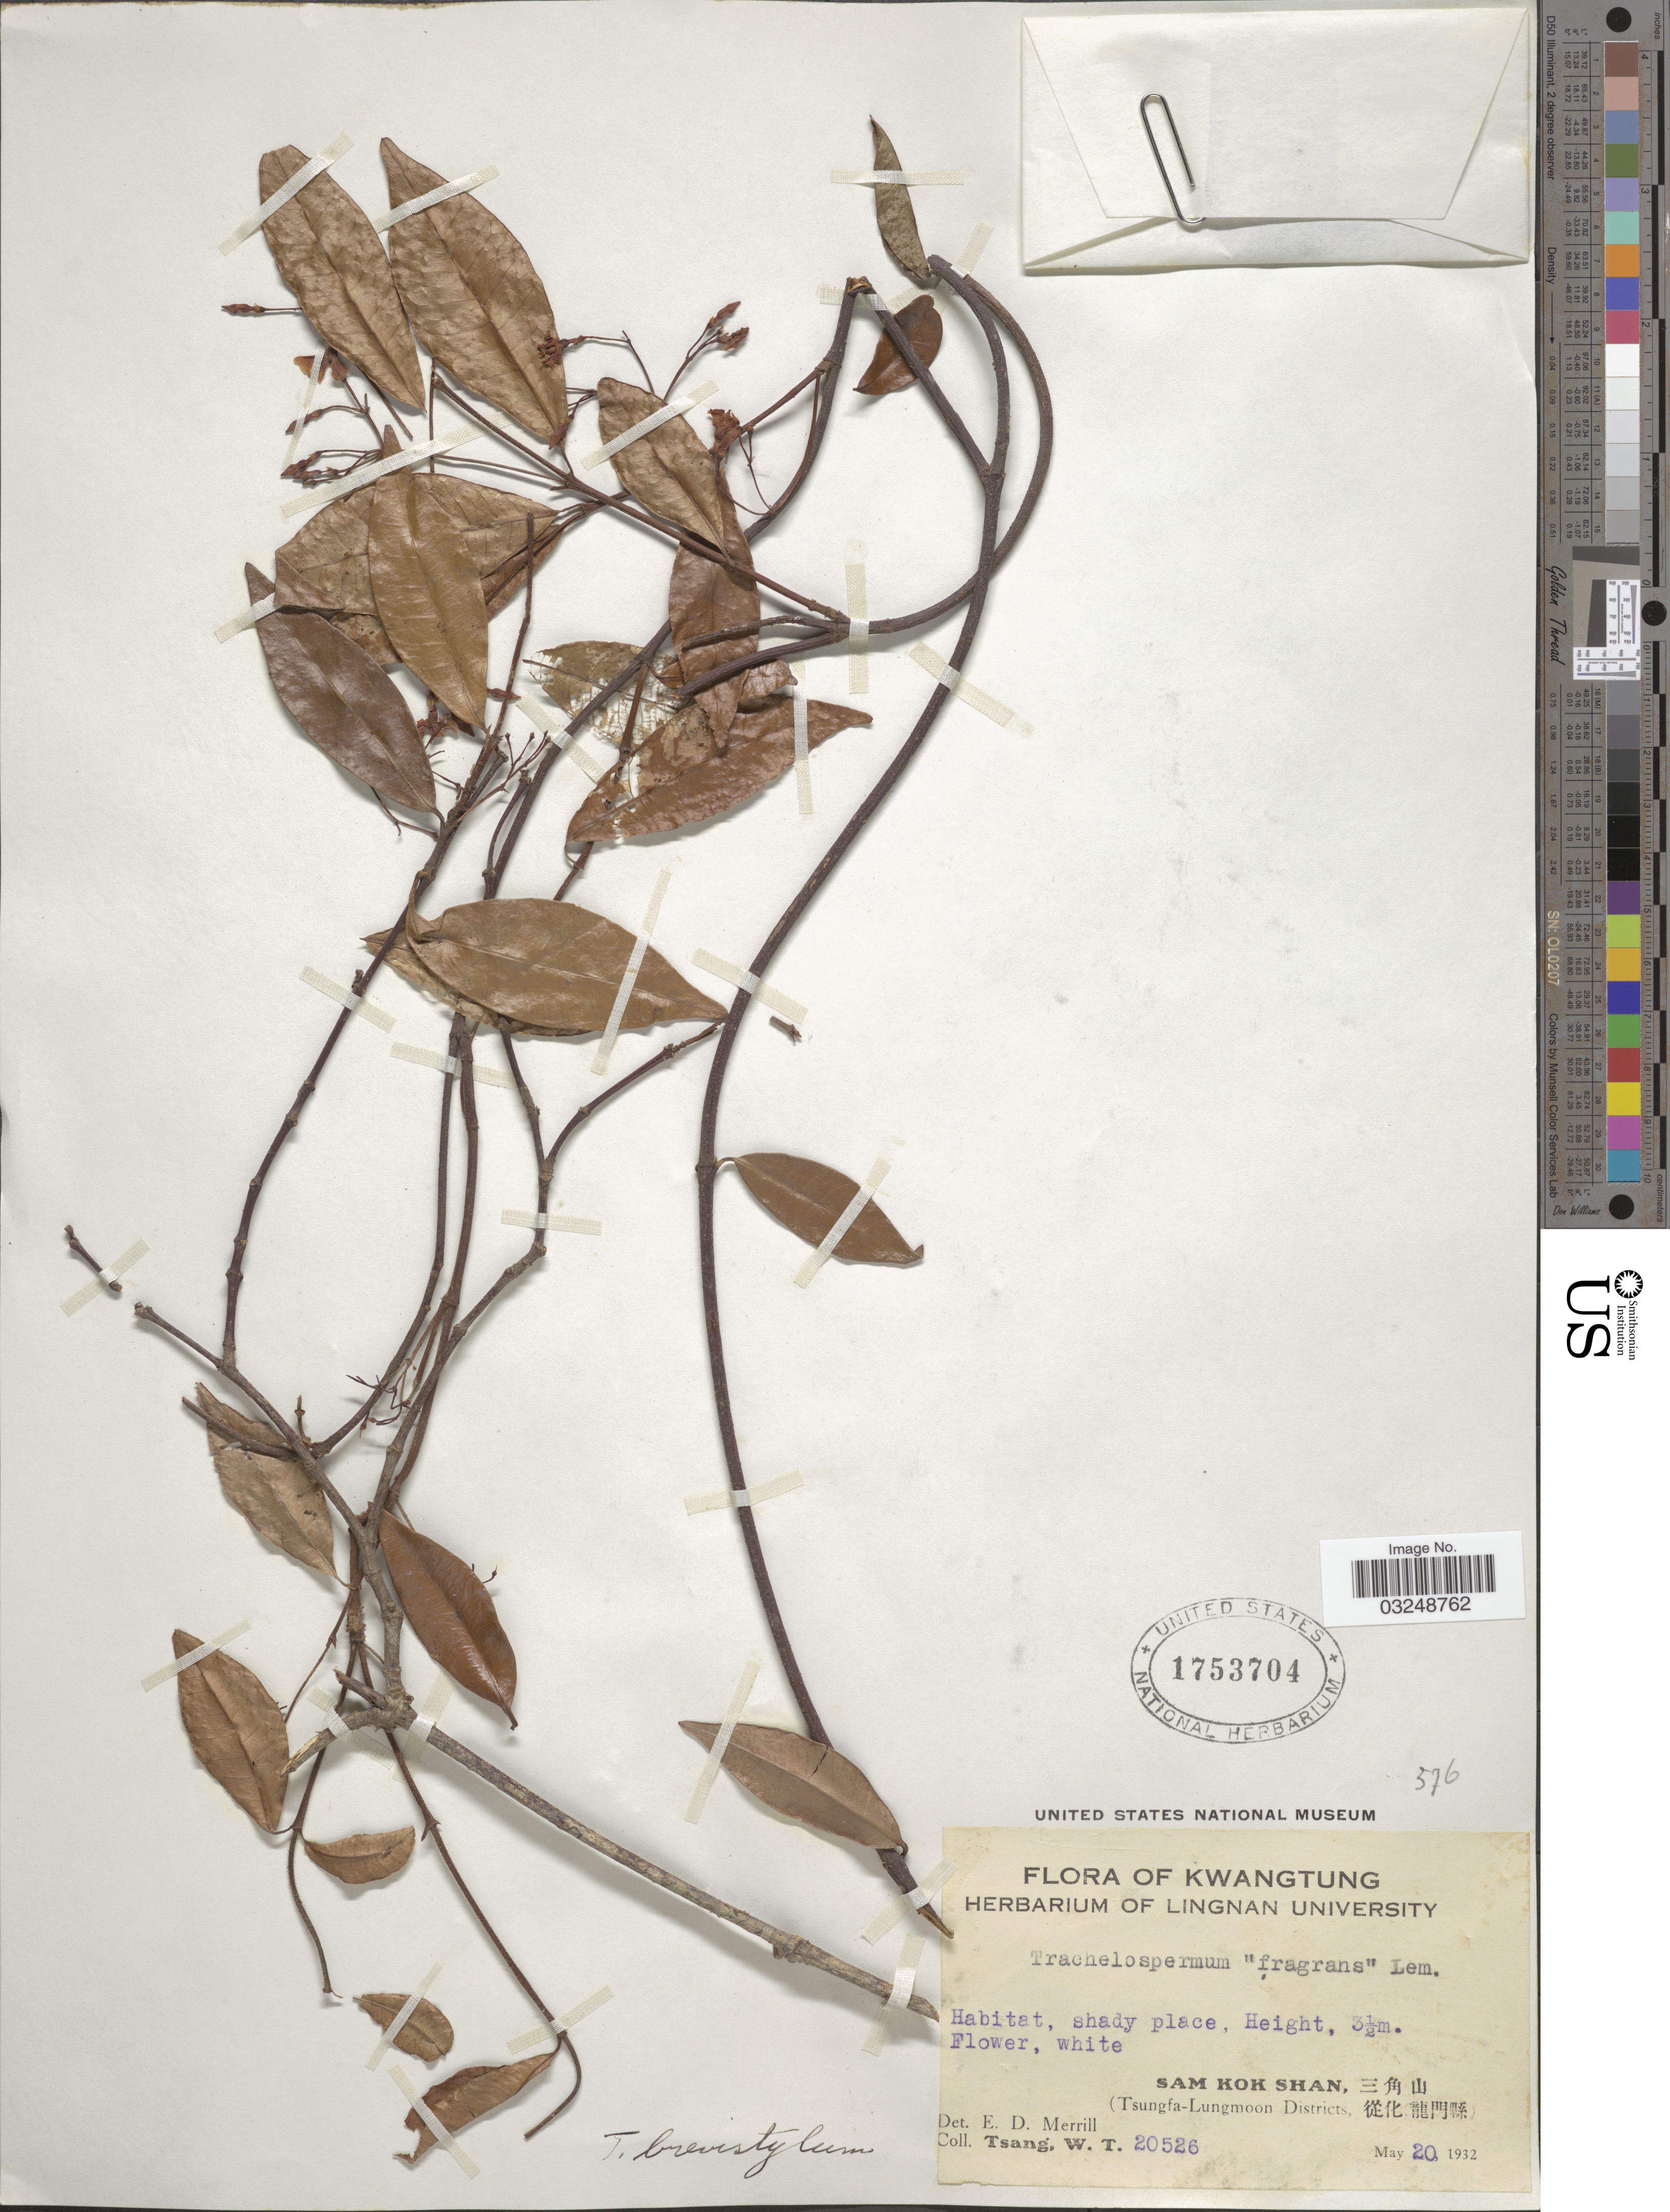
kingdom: Plantae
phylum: Tracheophyta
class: Magnoliopsida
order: Gentianales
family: Apocynaceae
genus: Trachelospermum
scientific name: Trachelospermum brevistylum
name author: Hand.-Mazz.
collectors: W. T. Tsang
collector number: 20526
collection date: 1932-05-20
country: China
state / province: Guangdong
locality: Kwangtung, Sam Kok Shan, X, (Tsungfa-Lungmoon Districts, X).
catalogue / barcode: US 1753704